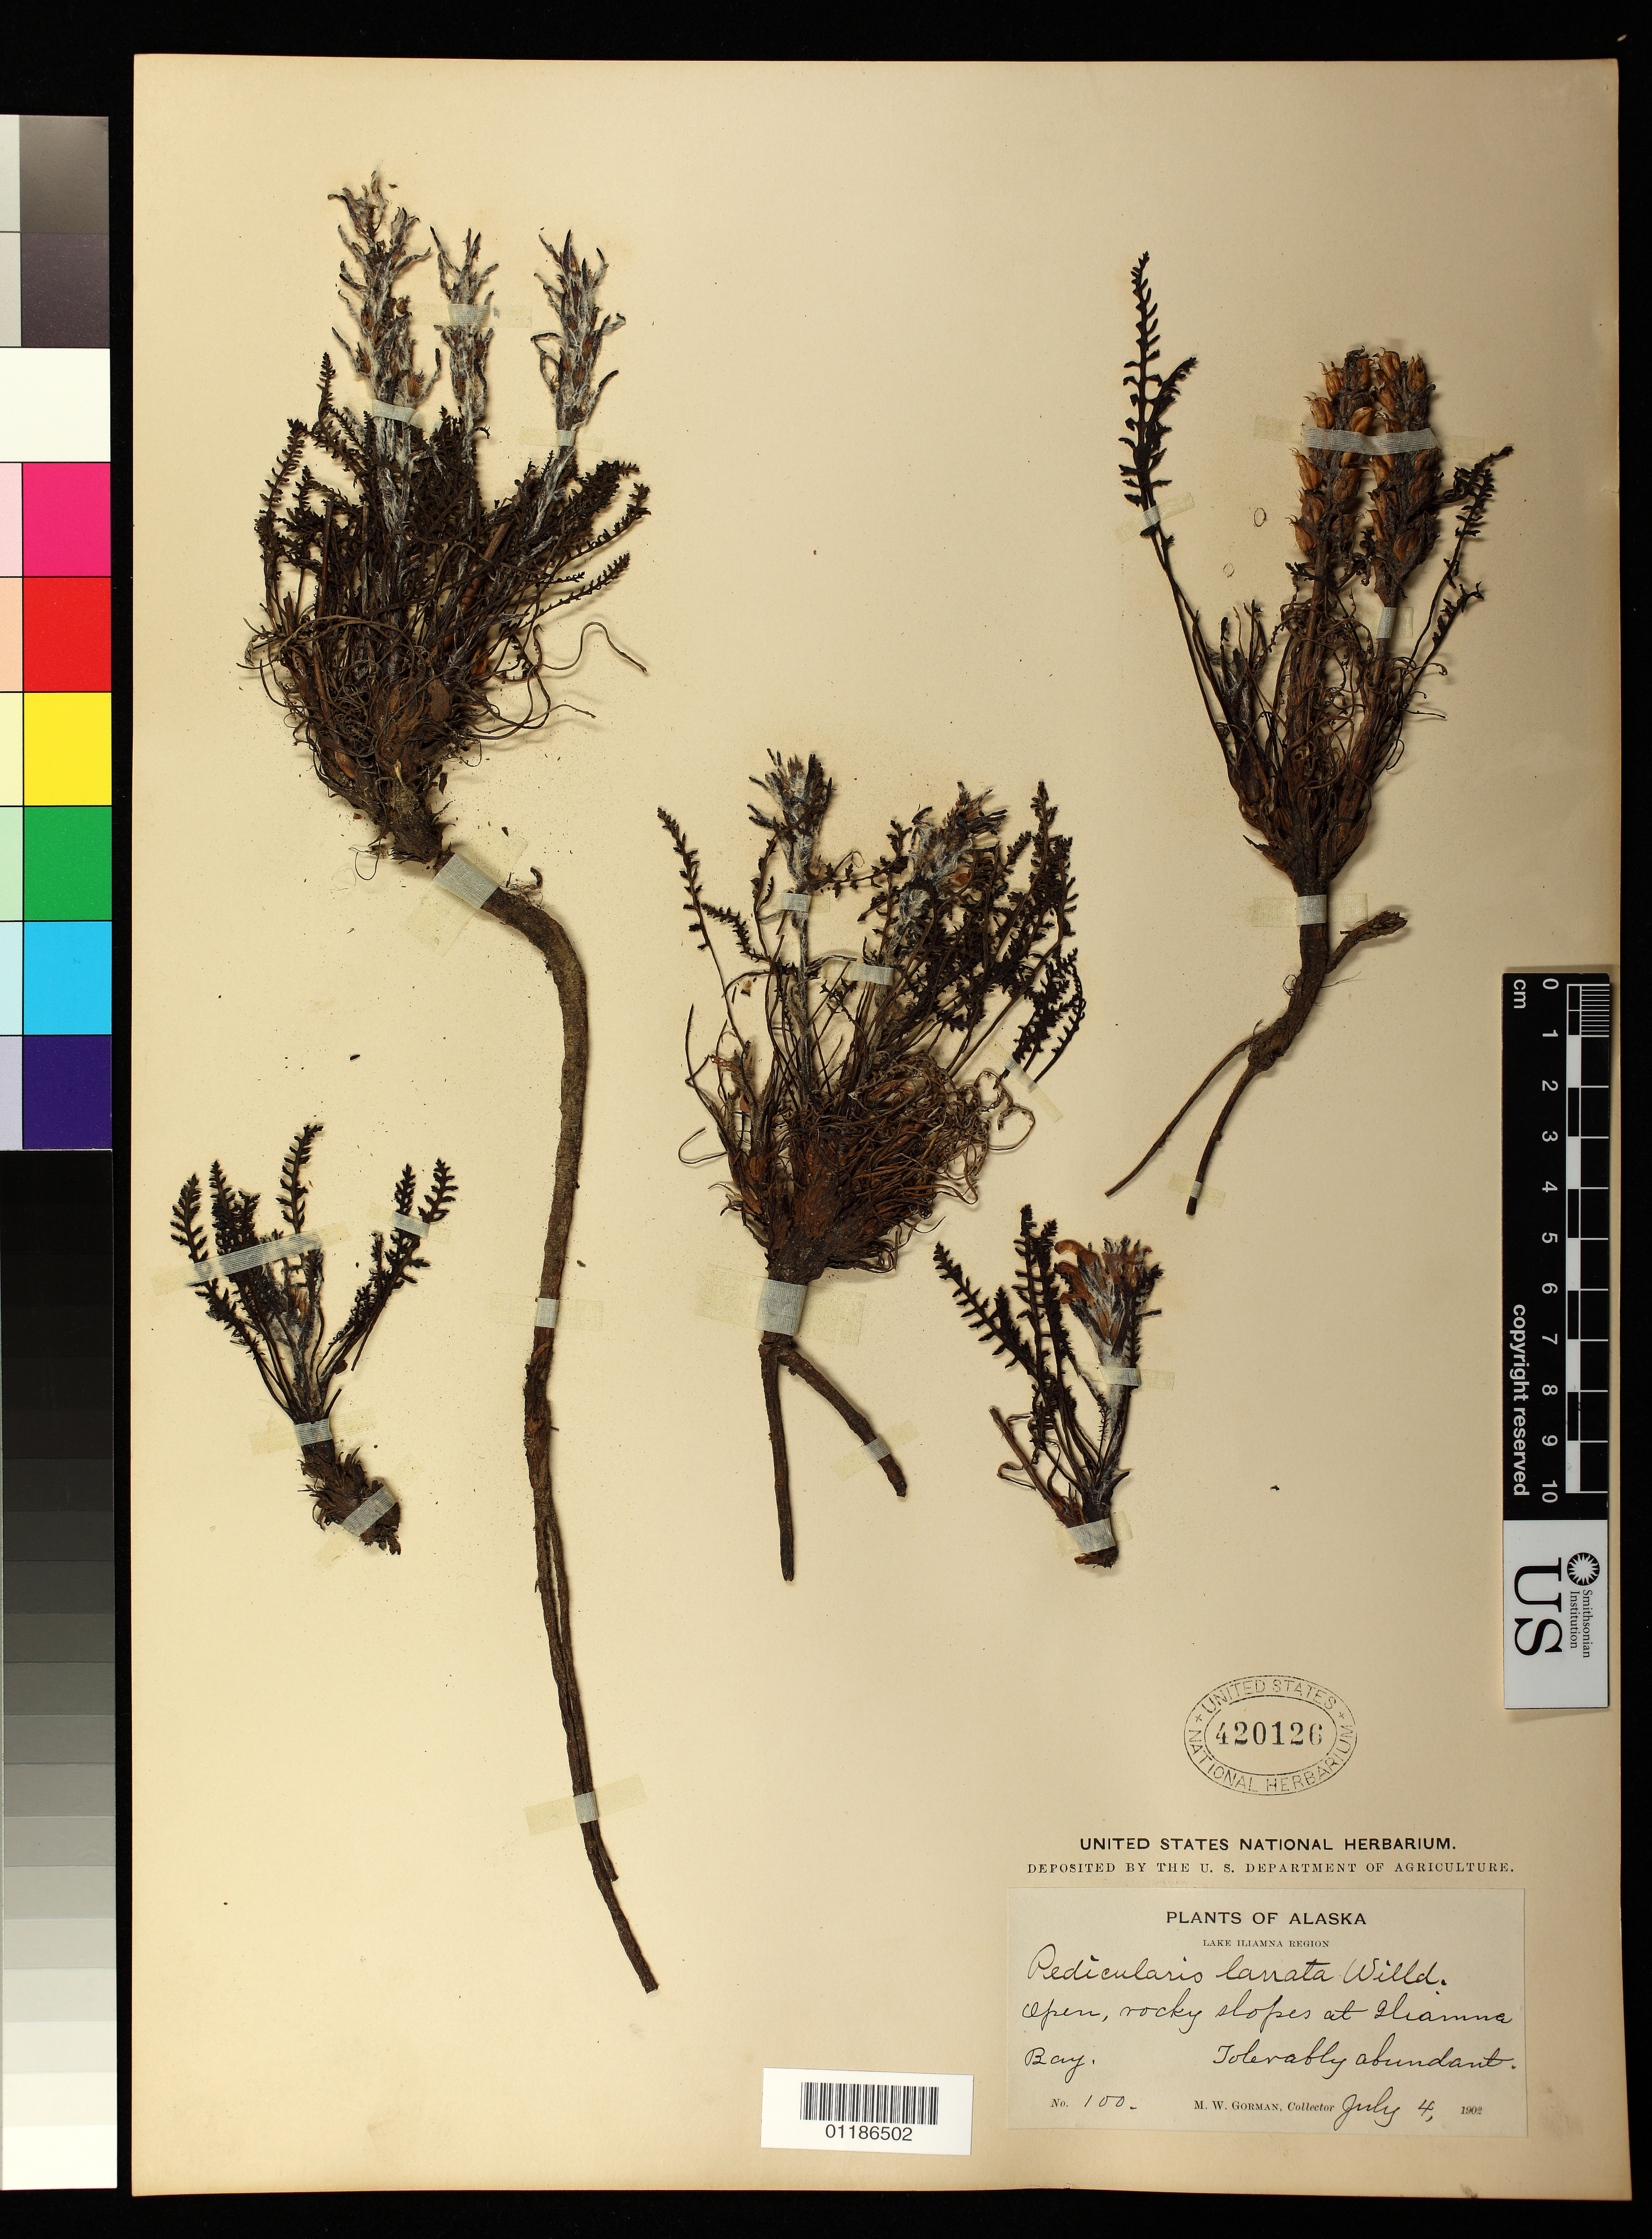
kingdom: Plantae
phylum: Tracheophyta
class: Magnoliopsida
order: Lamiales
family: Orobanchaceae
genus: Pedicularis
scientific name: Pedicularis lanata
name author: Cham. & Schltdl.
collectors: M. W. Gorman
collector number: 100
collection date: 1902-07-04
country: United States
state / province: Alaska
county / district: Lake and Peninsula Borough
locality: Lake Iliamna Region. Open, rocky slopes at Iliamna Bay.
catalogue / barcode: US 420126